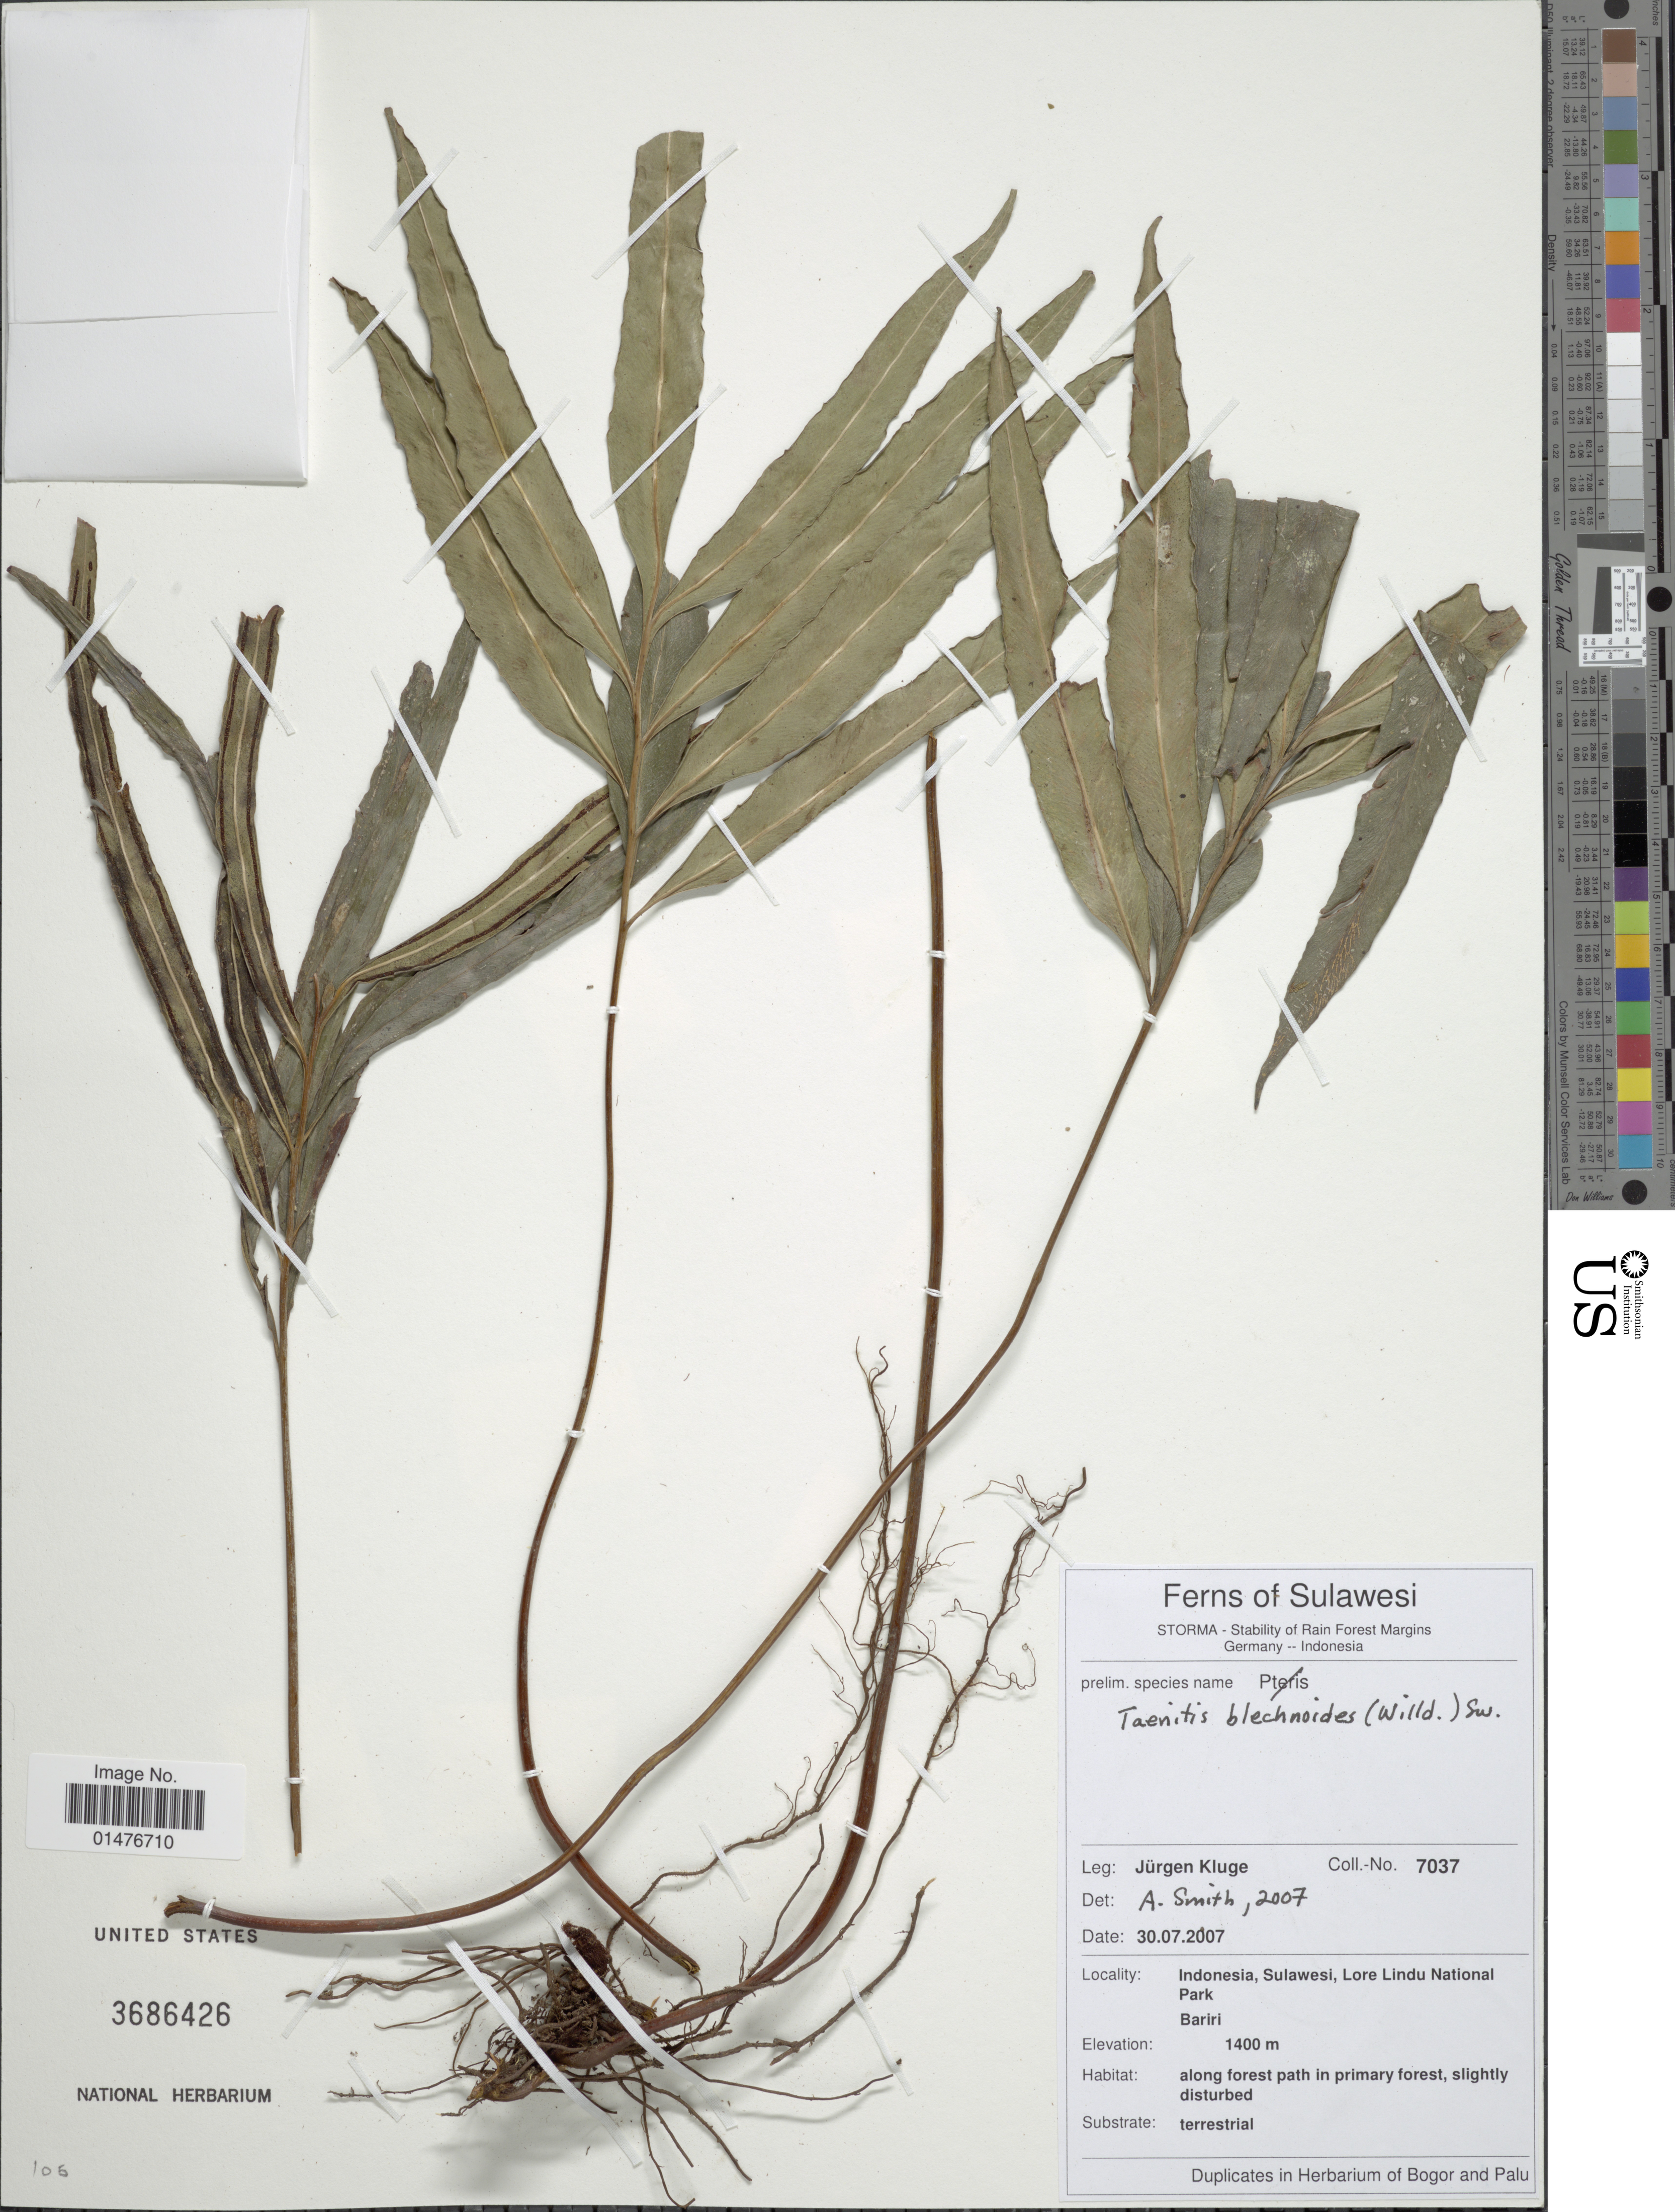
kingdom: Plantae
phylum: Tracheophyta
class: Polypodiopsida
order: Polypodiales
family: Pteridaceae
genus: Taenitis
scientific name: Taenitis blechnoides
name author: (Willd.) Sw.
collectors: J. Kluge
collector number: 7037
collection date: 2007-07-30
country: Indonesia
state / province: Sulawesi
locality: Sulawesi, Indonesia, Lore Lindu National Park, Bariri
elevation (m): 1400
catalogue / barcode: US 3686426